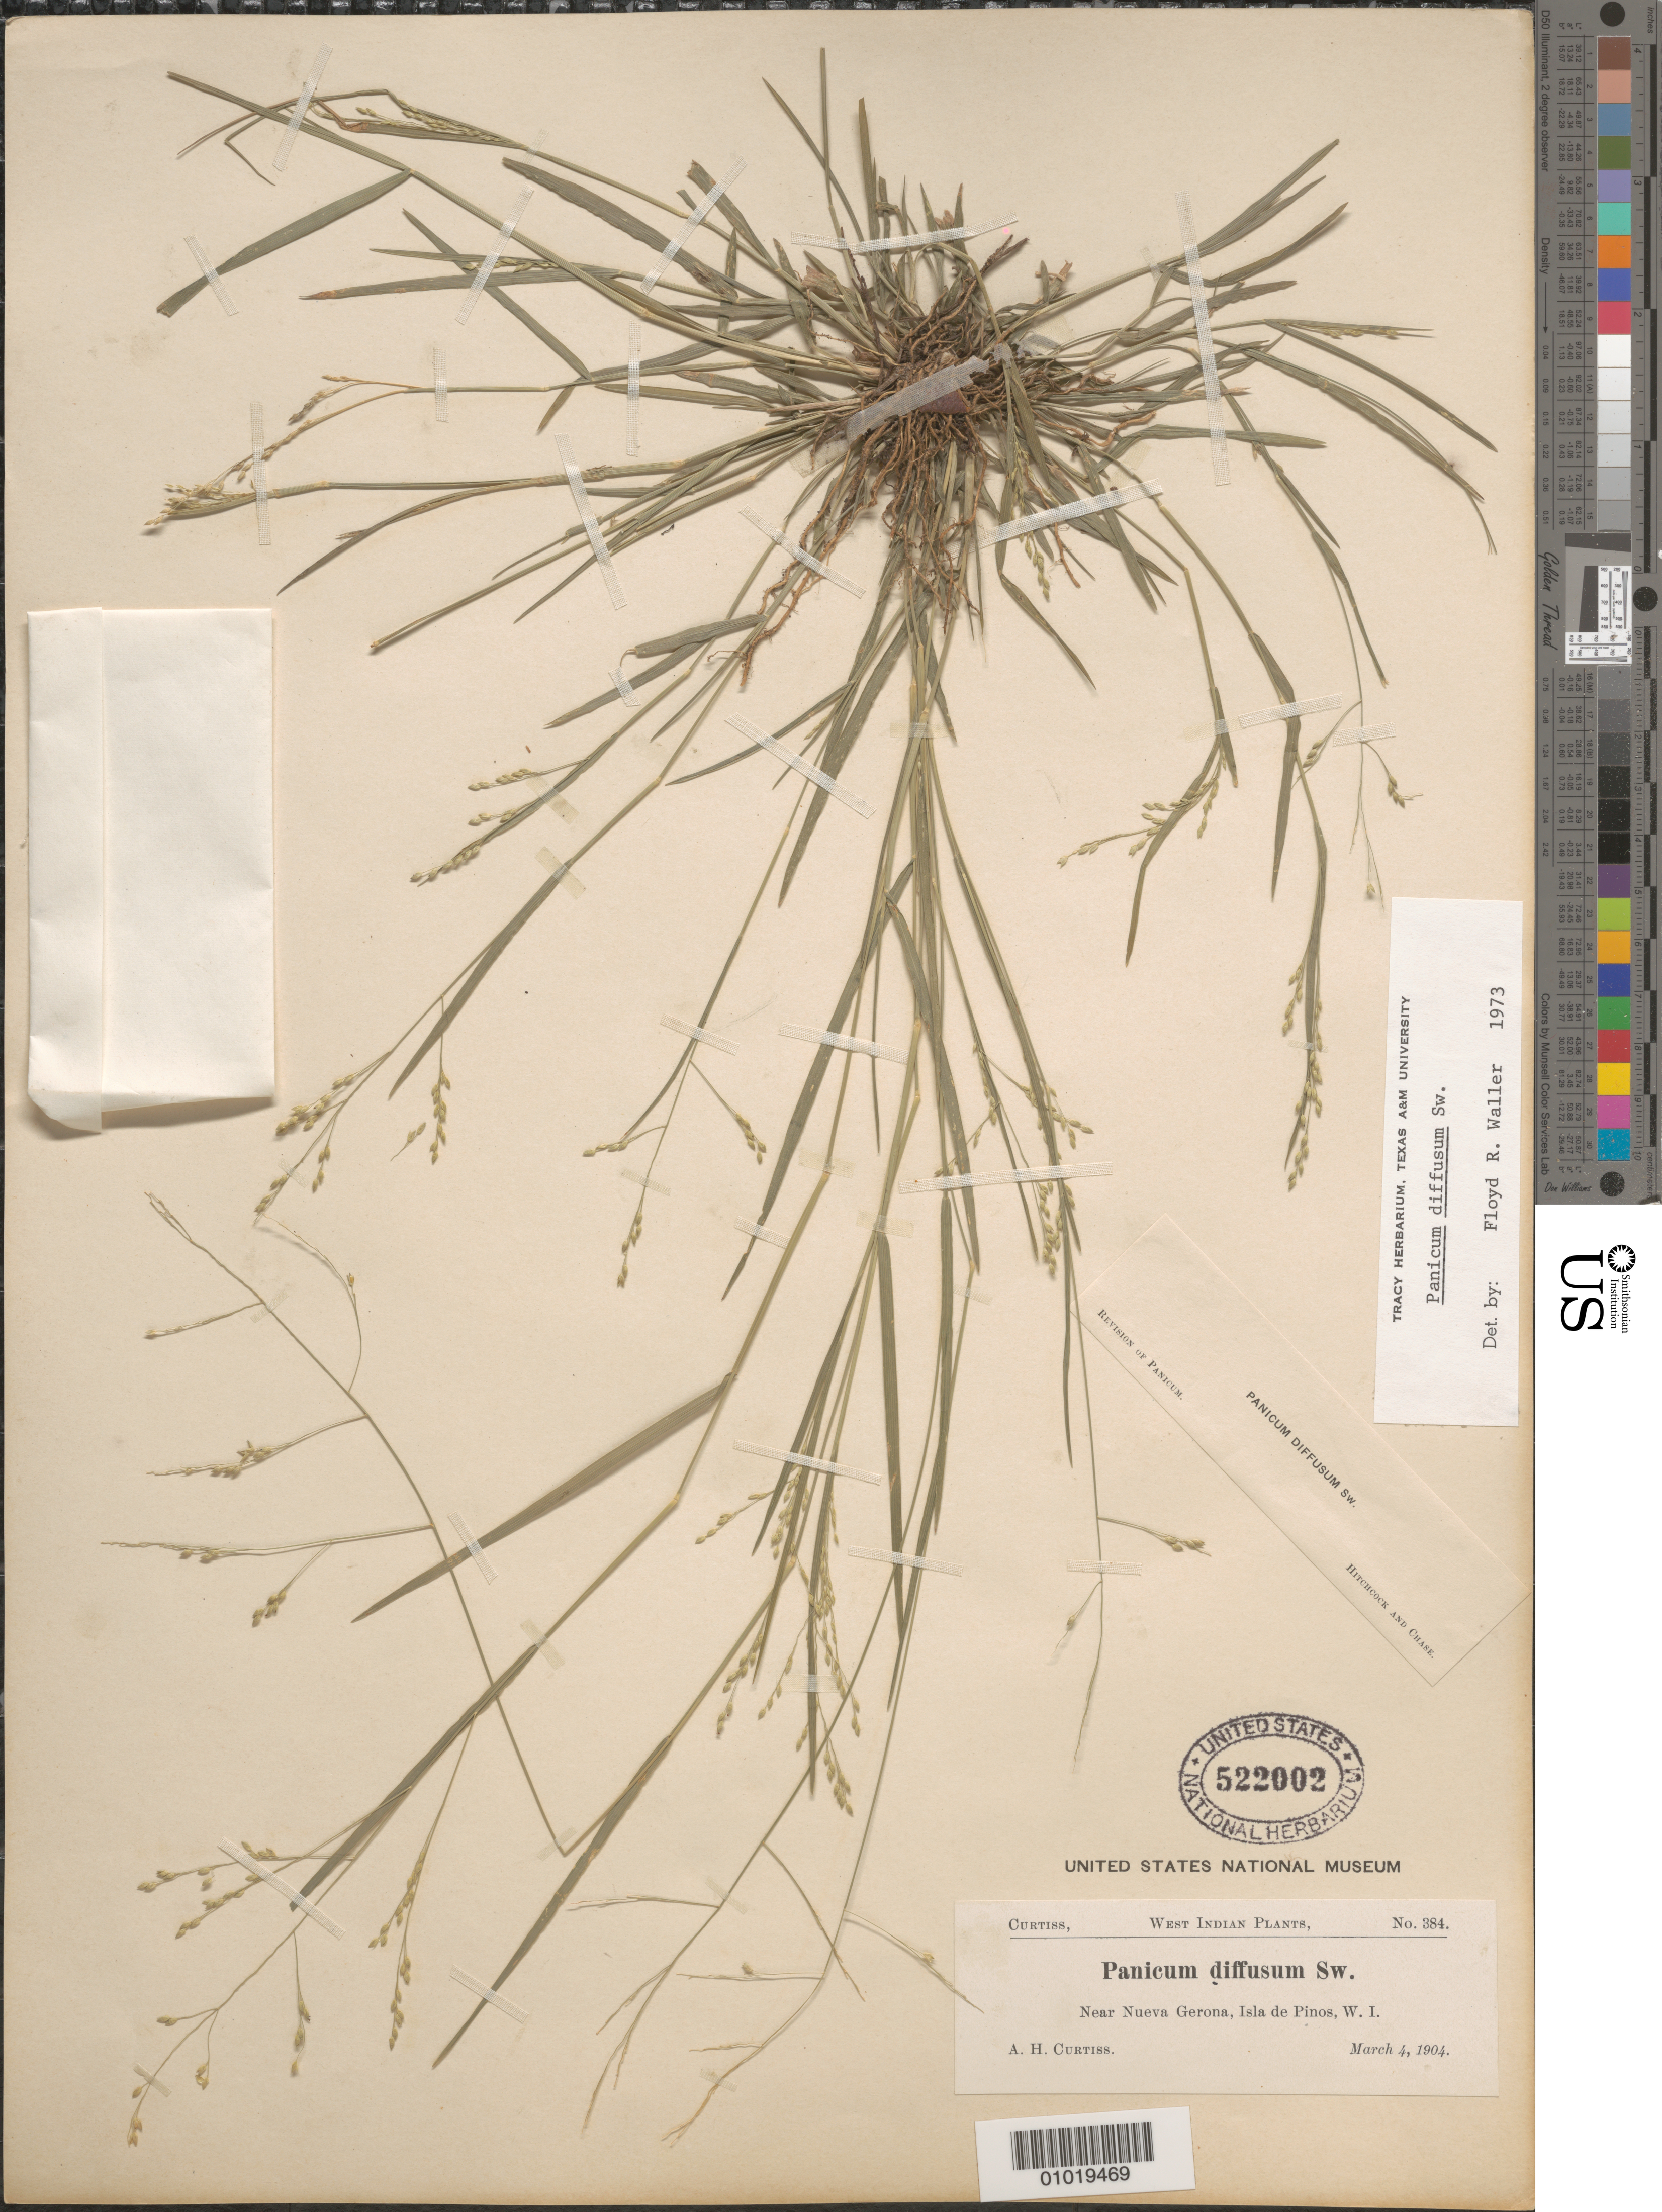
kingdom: Plantae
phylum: Tracheophyta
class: Liliopsida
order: Poales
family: Poaceae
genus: Panicum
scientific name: Panicum diffusum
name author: Sw.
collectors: A. H. Curtiss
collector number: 384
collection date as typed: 04 Mar 1904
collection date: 1904-03-04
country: Cuba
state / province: Isla de la Juventud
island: Isla de la Juventud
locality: [Isle of Pines], Near Nueva Gerona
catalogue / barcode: US 522002